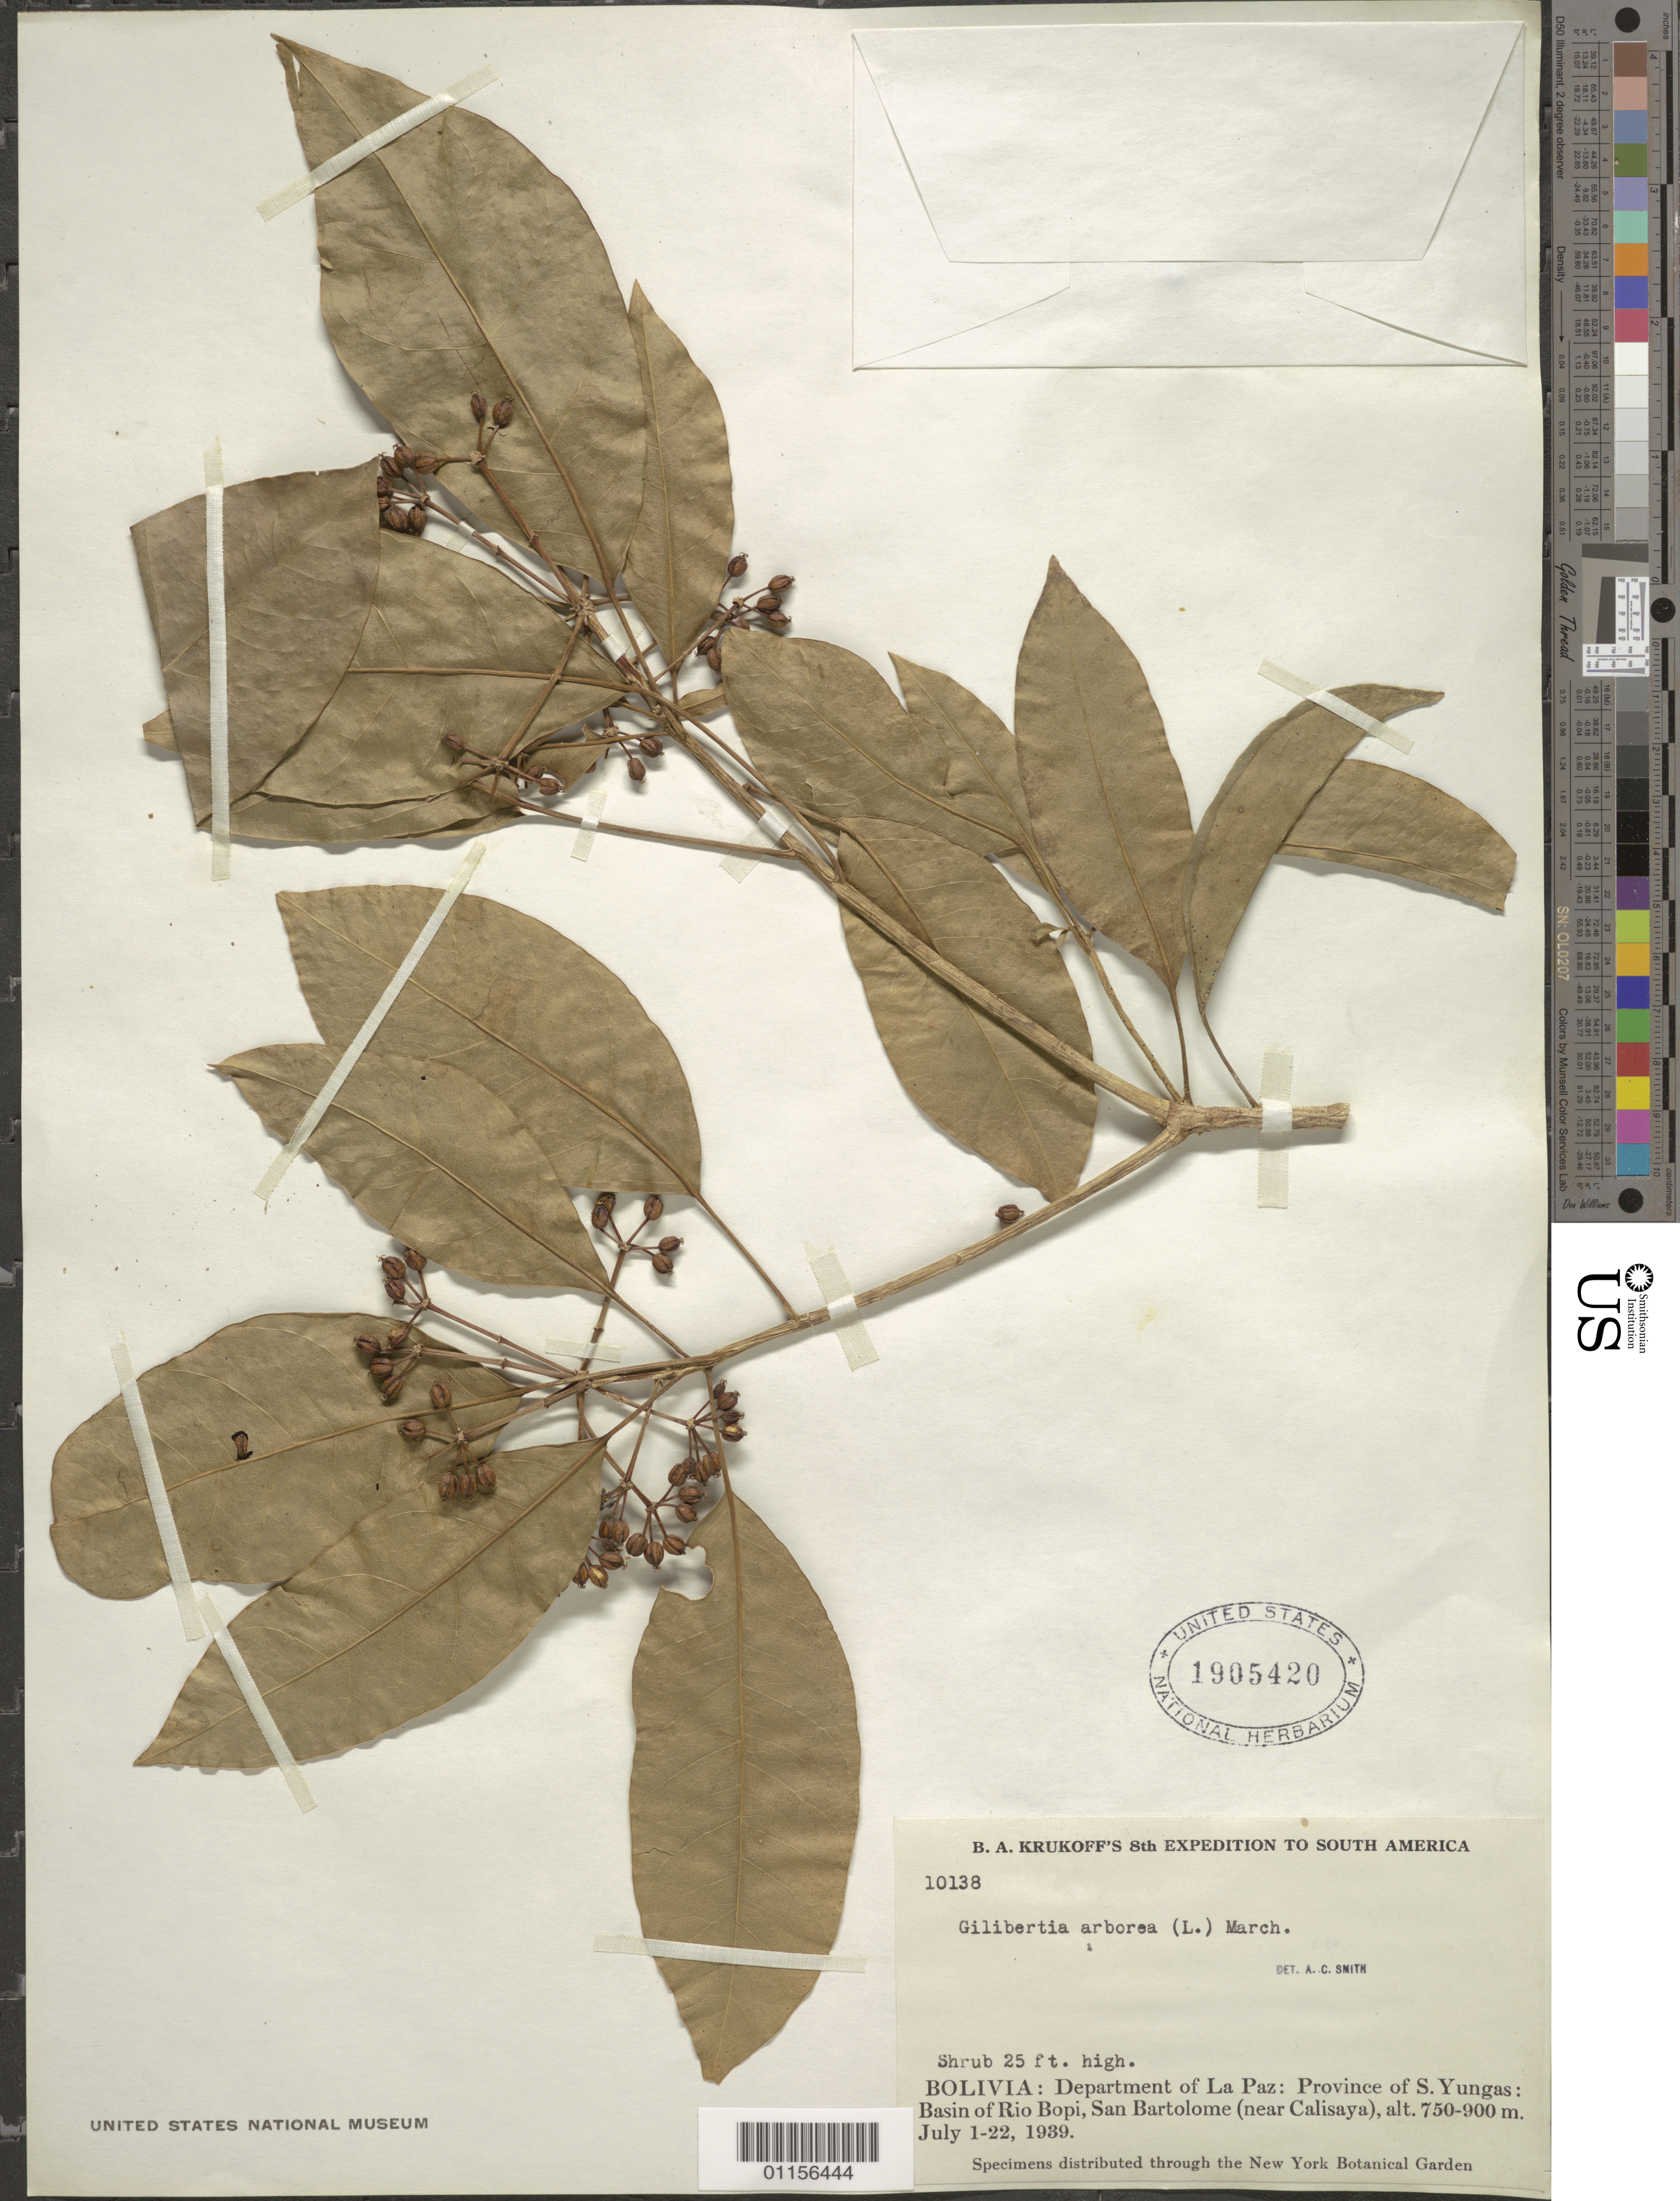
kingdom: Plantae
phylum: Tracheophyta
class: Magnoliopsida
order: Apiales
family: Araliaceae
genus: Dendropanax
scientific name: Dendropanax arboreus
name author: (L.) Decne. & Planch.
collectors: B. A. Krukoff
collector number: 10138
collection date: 1939-07-01/1939-07-22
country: Bolivia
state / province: La Páz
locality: Prov. of S. Yungas: Basin of Rio Bopi, San Bartolome (near Calisaya).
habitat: Shrub.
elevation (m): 750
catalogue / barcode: US 1905420